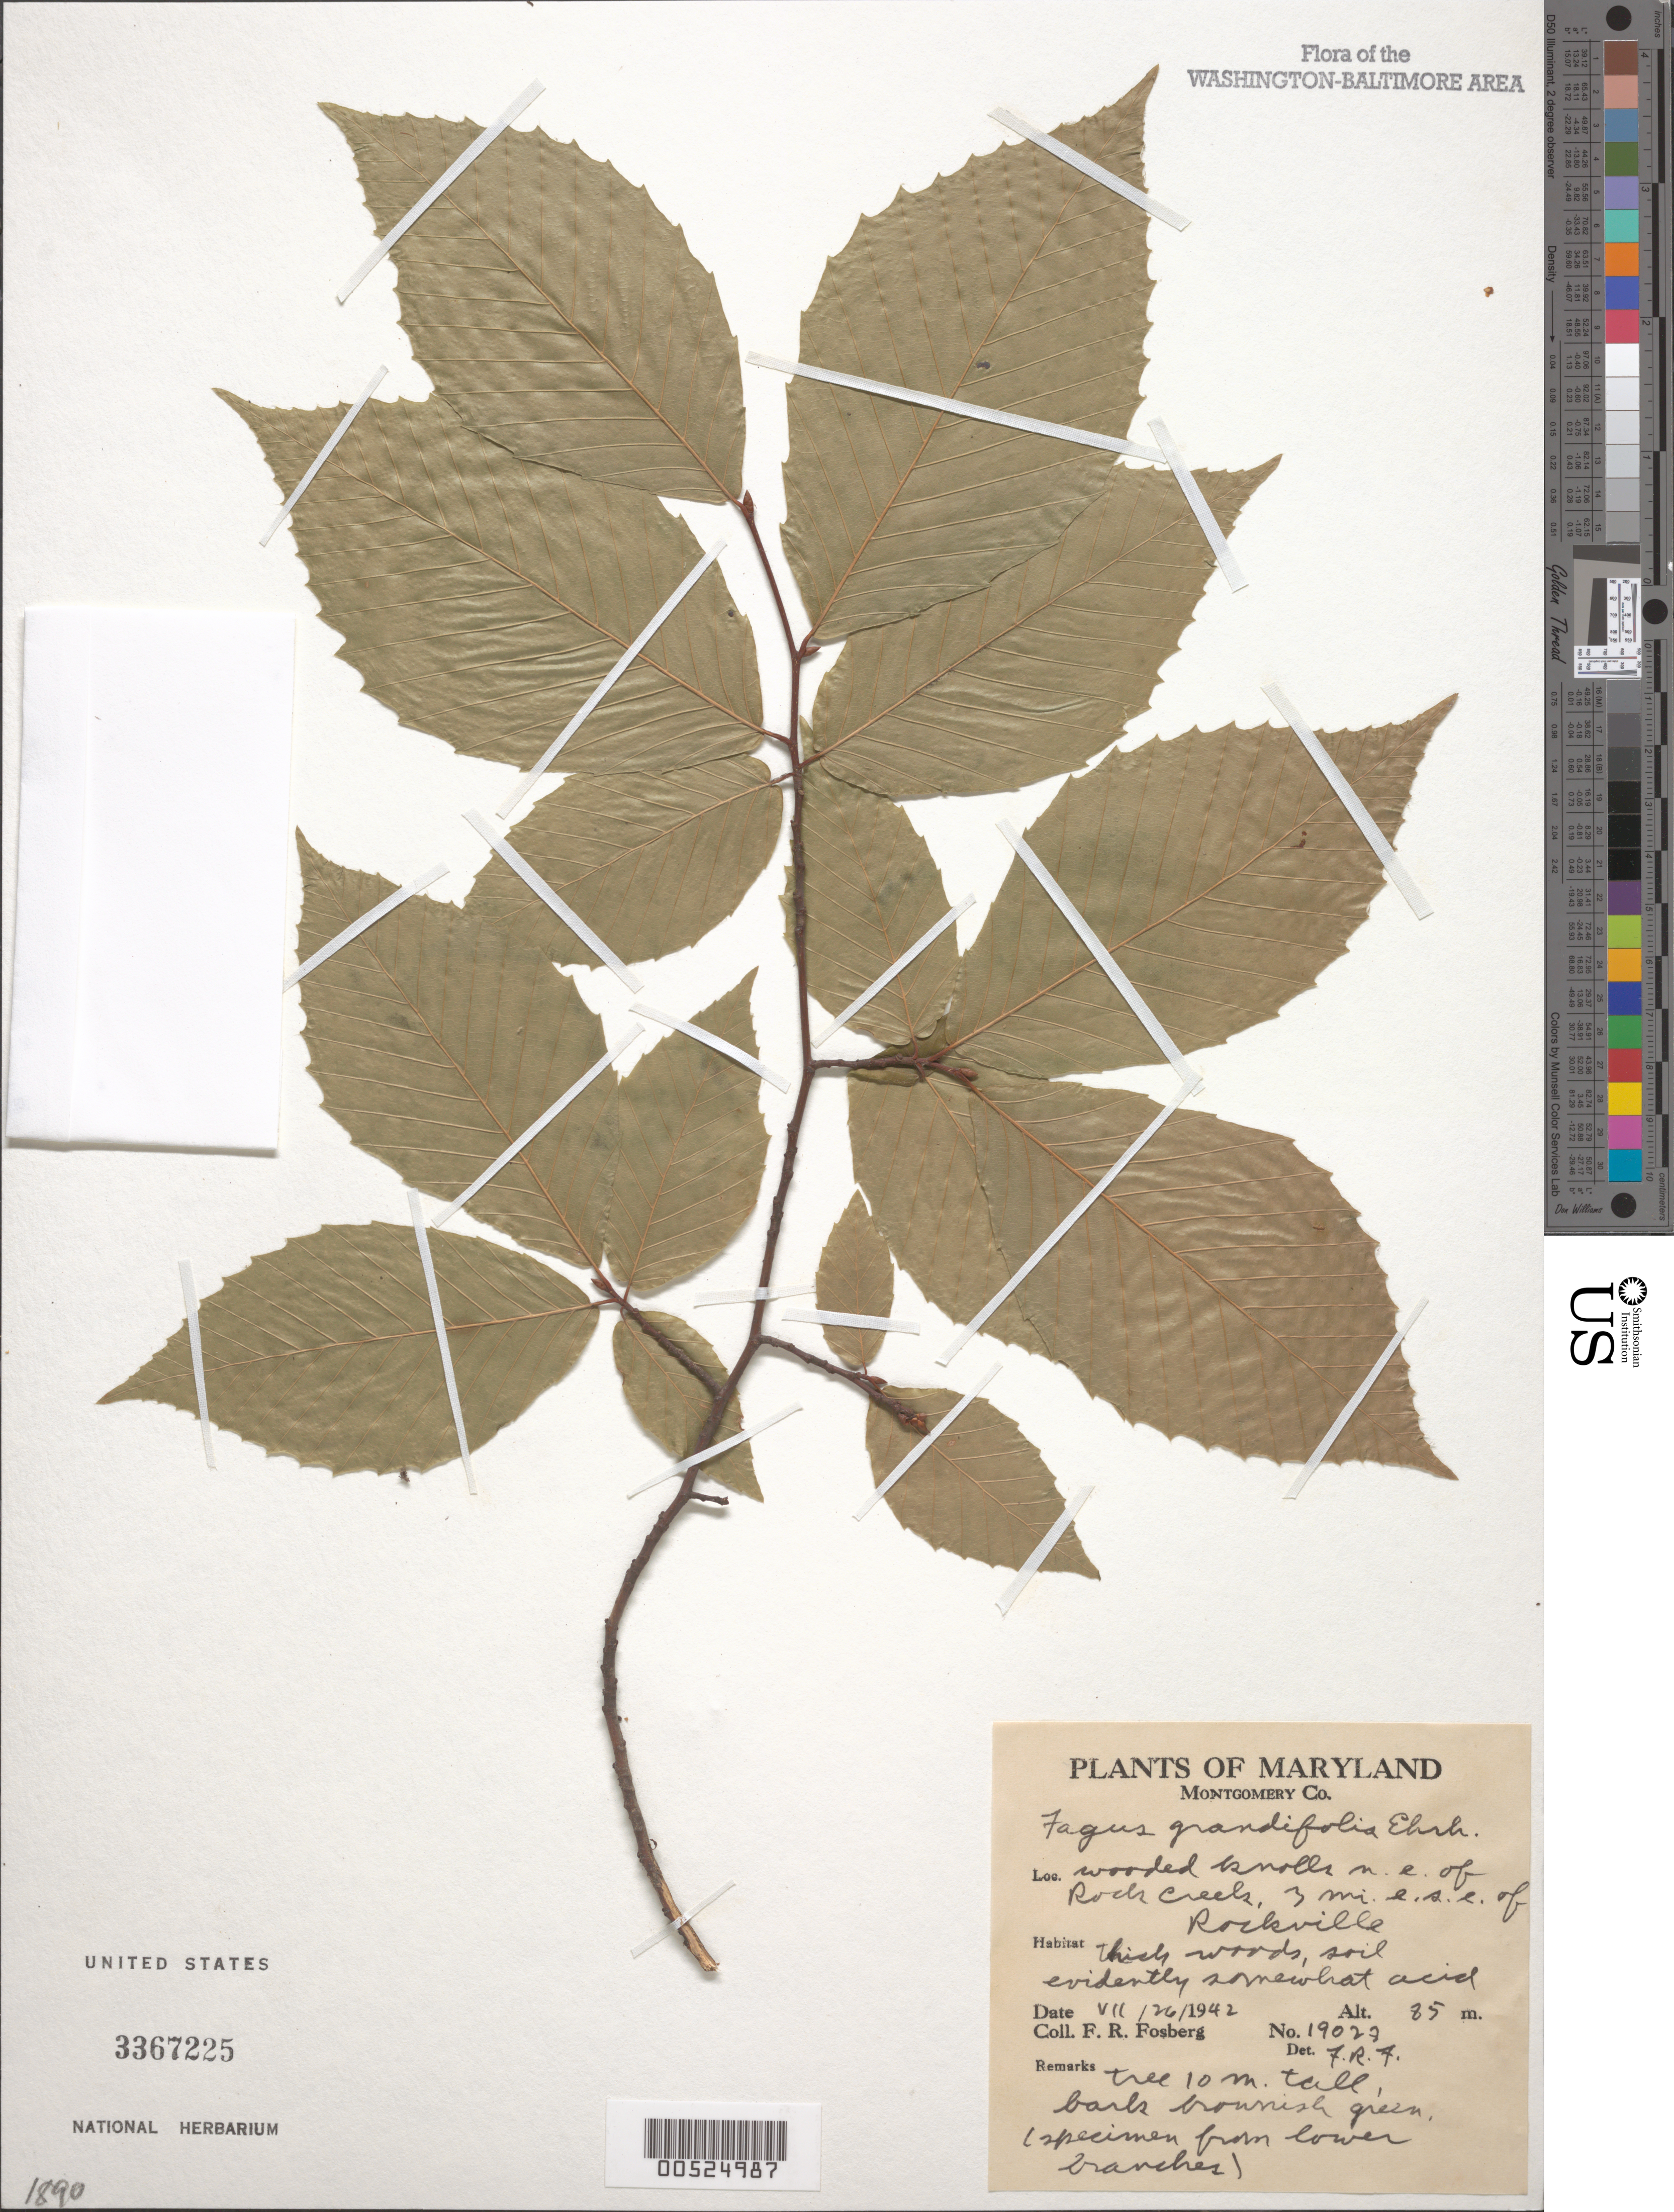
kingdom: Plantae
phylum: Tracheophyta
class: Magnoliopsida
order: Fagales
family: Fagaceae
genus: Fagus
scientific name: Fagus grandifolia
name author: Ehrh.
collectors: F. R. Fosberg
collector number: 19027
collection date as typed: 26 Jul 1942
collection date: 1942-07-26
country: United States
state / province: Maryland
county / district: Montgomery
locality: Wooded knolls NE of Rock Creek, 3 mi. ESE of Rockville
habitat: Thick woods, soil evidently somewhat acid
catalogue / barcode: US 3367225